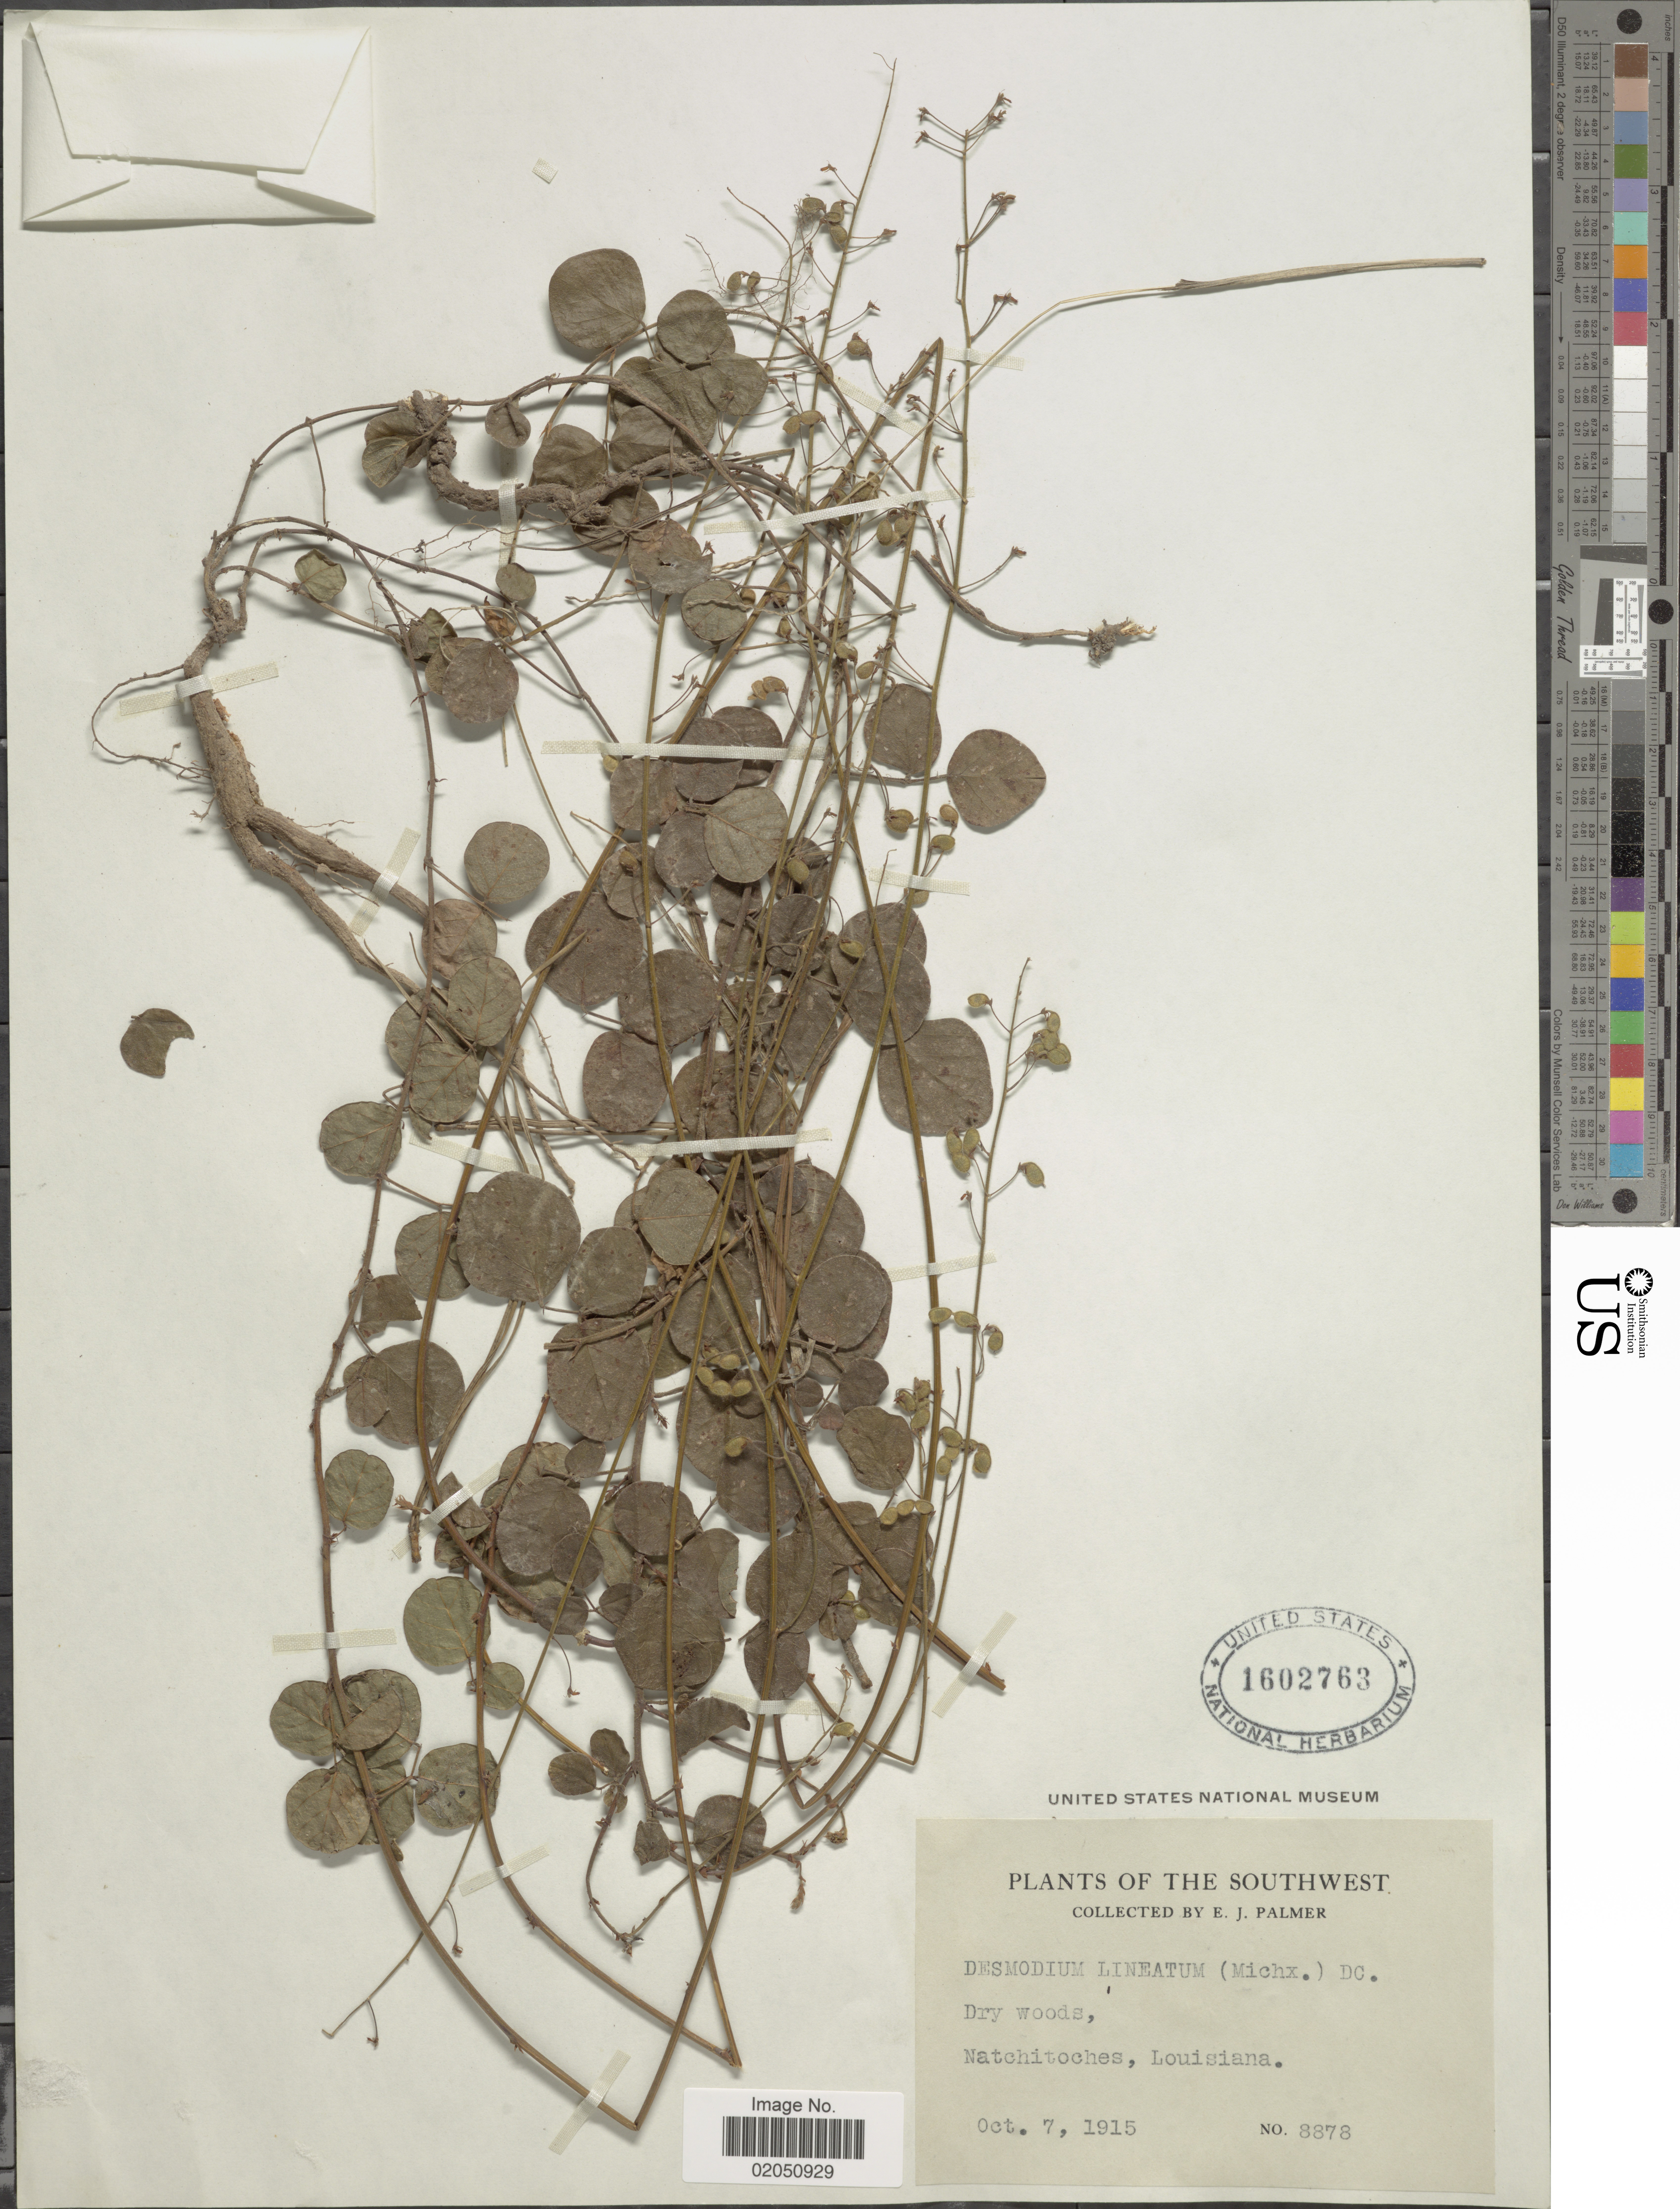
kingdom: Plantae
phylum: Tracheophyta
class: Magnoliopsida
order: Fabales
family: Fabaceae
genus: Desmodium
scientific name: Desmodium lineatum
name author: DC.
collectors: E. J. Palmer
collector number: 8878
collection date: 1915-10-07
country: United States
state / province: Louisiana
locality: The Southwest, Dry woods, Natchitoches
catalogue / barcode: US 1602763